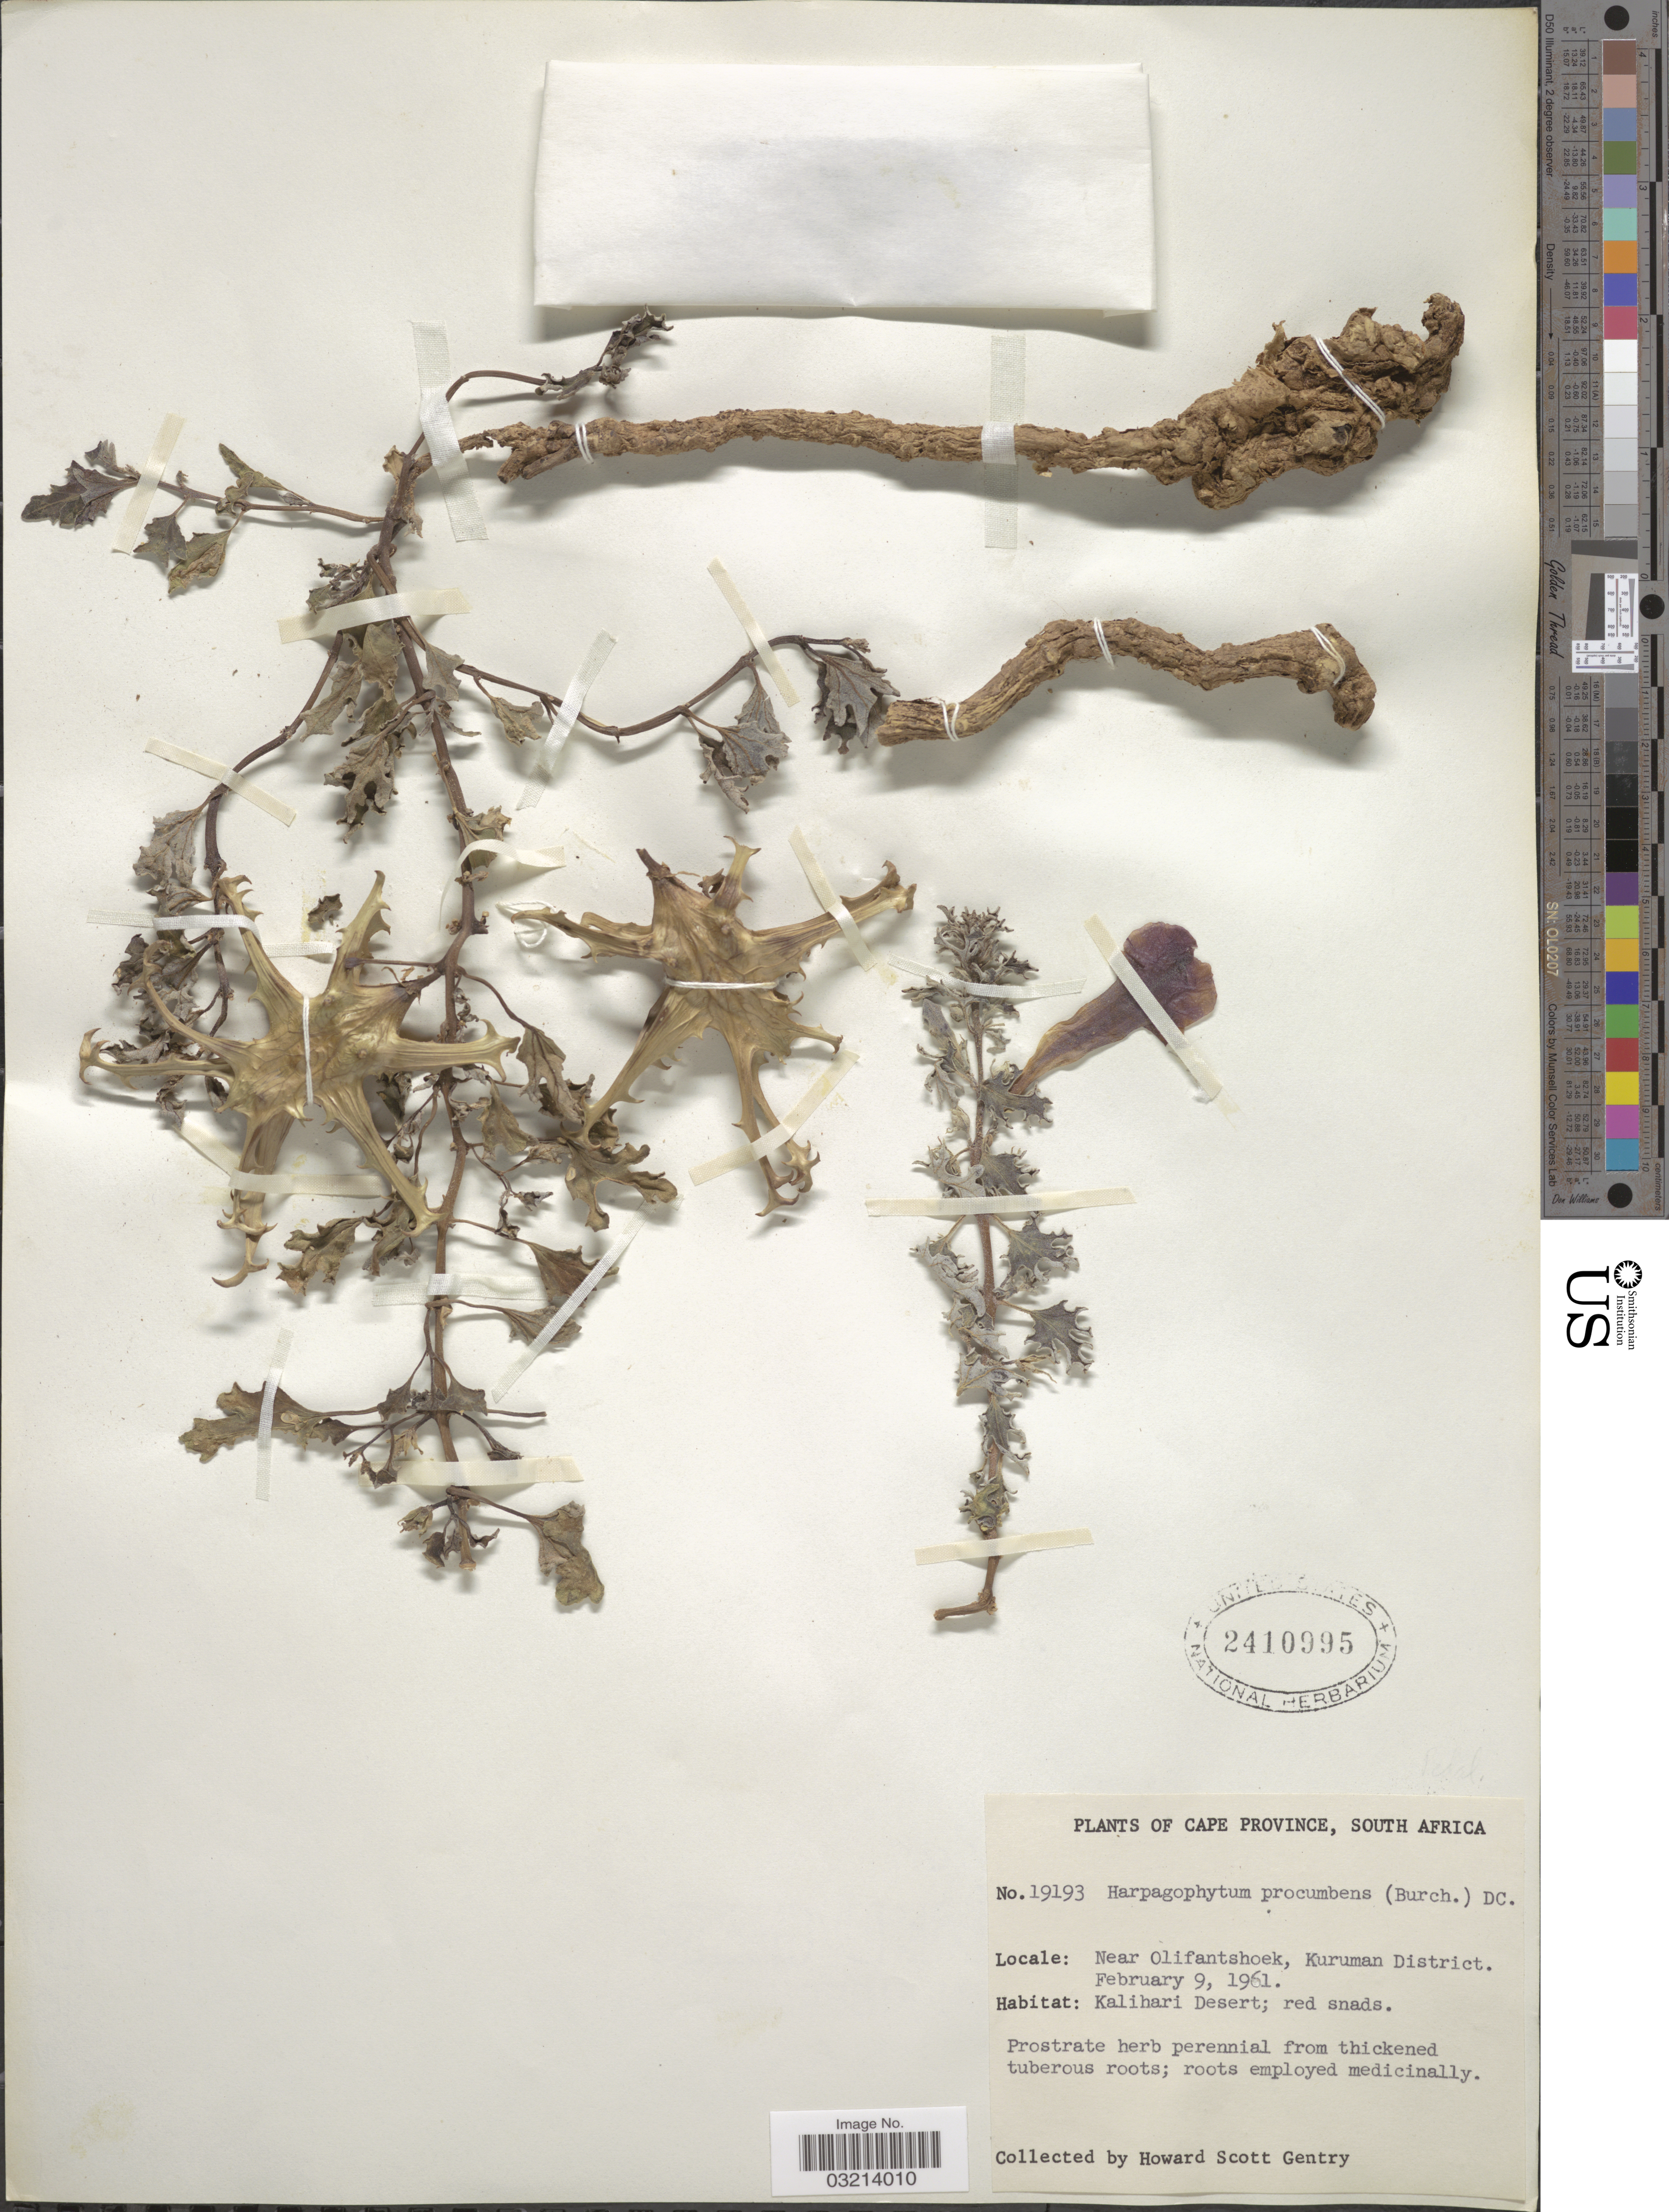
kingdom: Plantae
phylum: Tracheophyta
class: Magnoliopsida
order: Lamiales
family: Pedaliaceae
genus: Harpagophytum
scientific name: Harpagophytum procumbens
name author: (Burch.) DC. ex Meisn.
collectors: H. S. Gentry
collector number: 19193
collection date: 1961-02-09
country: South Africa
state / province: Northern Cape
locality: Near Olifantshoek, Kuruman District. Kalihari Desert.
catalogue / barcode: US 2410995